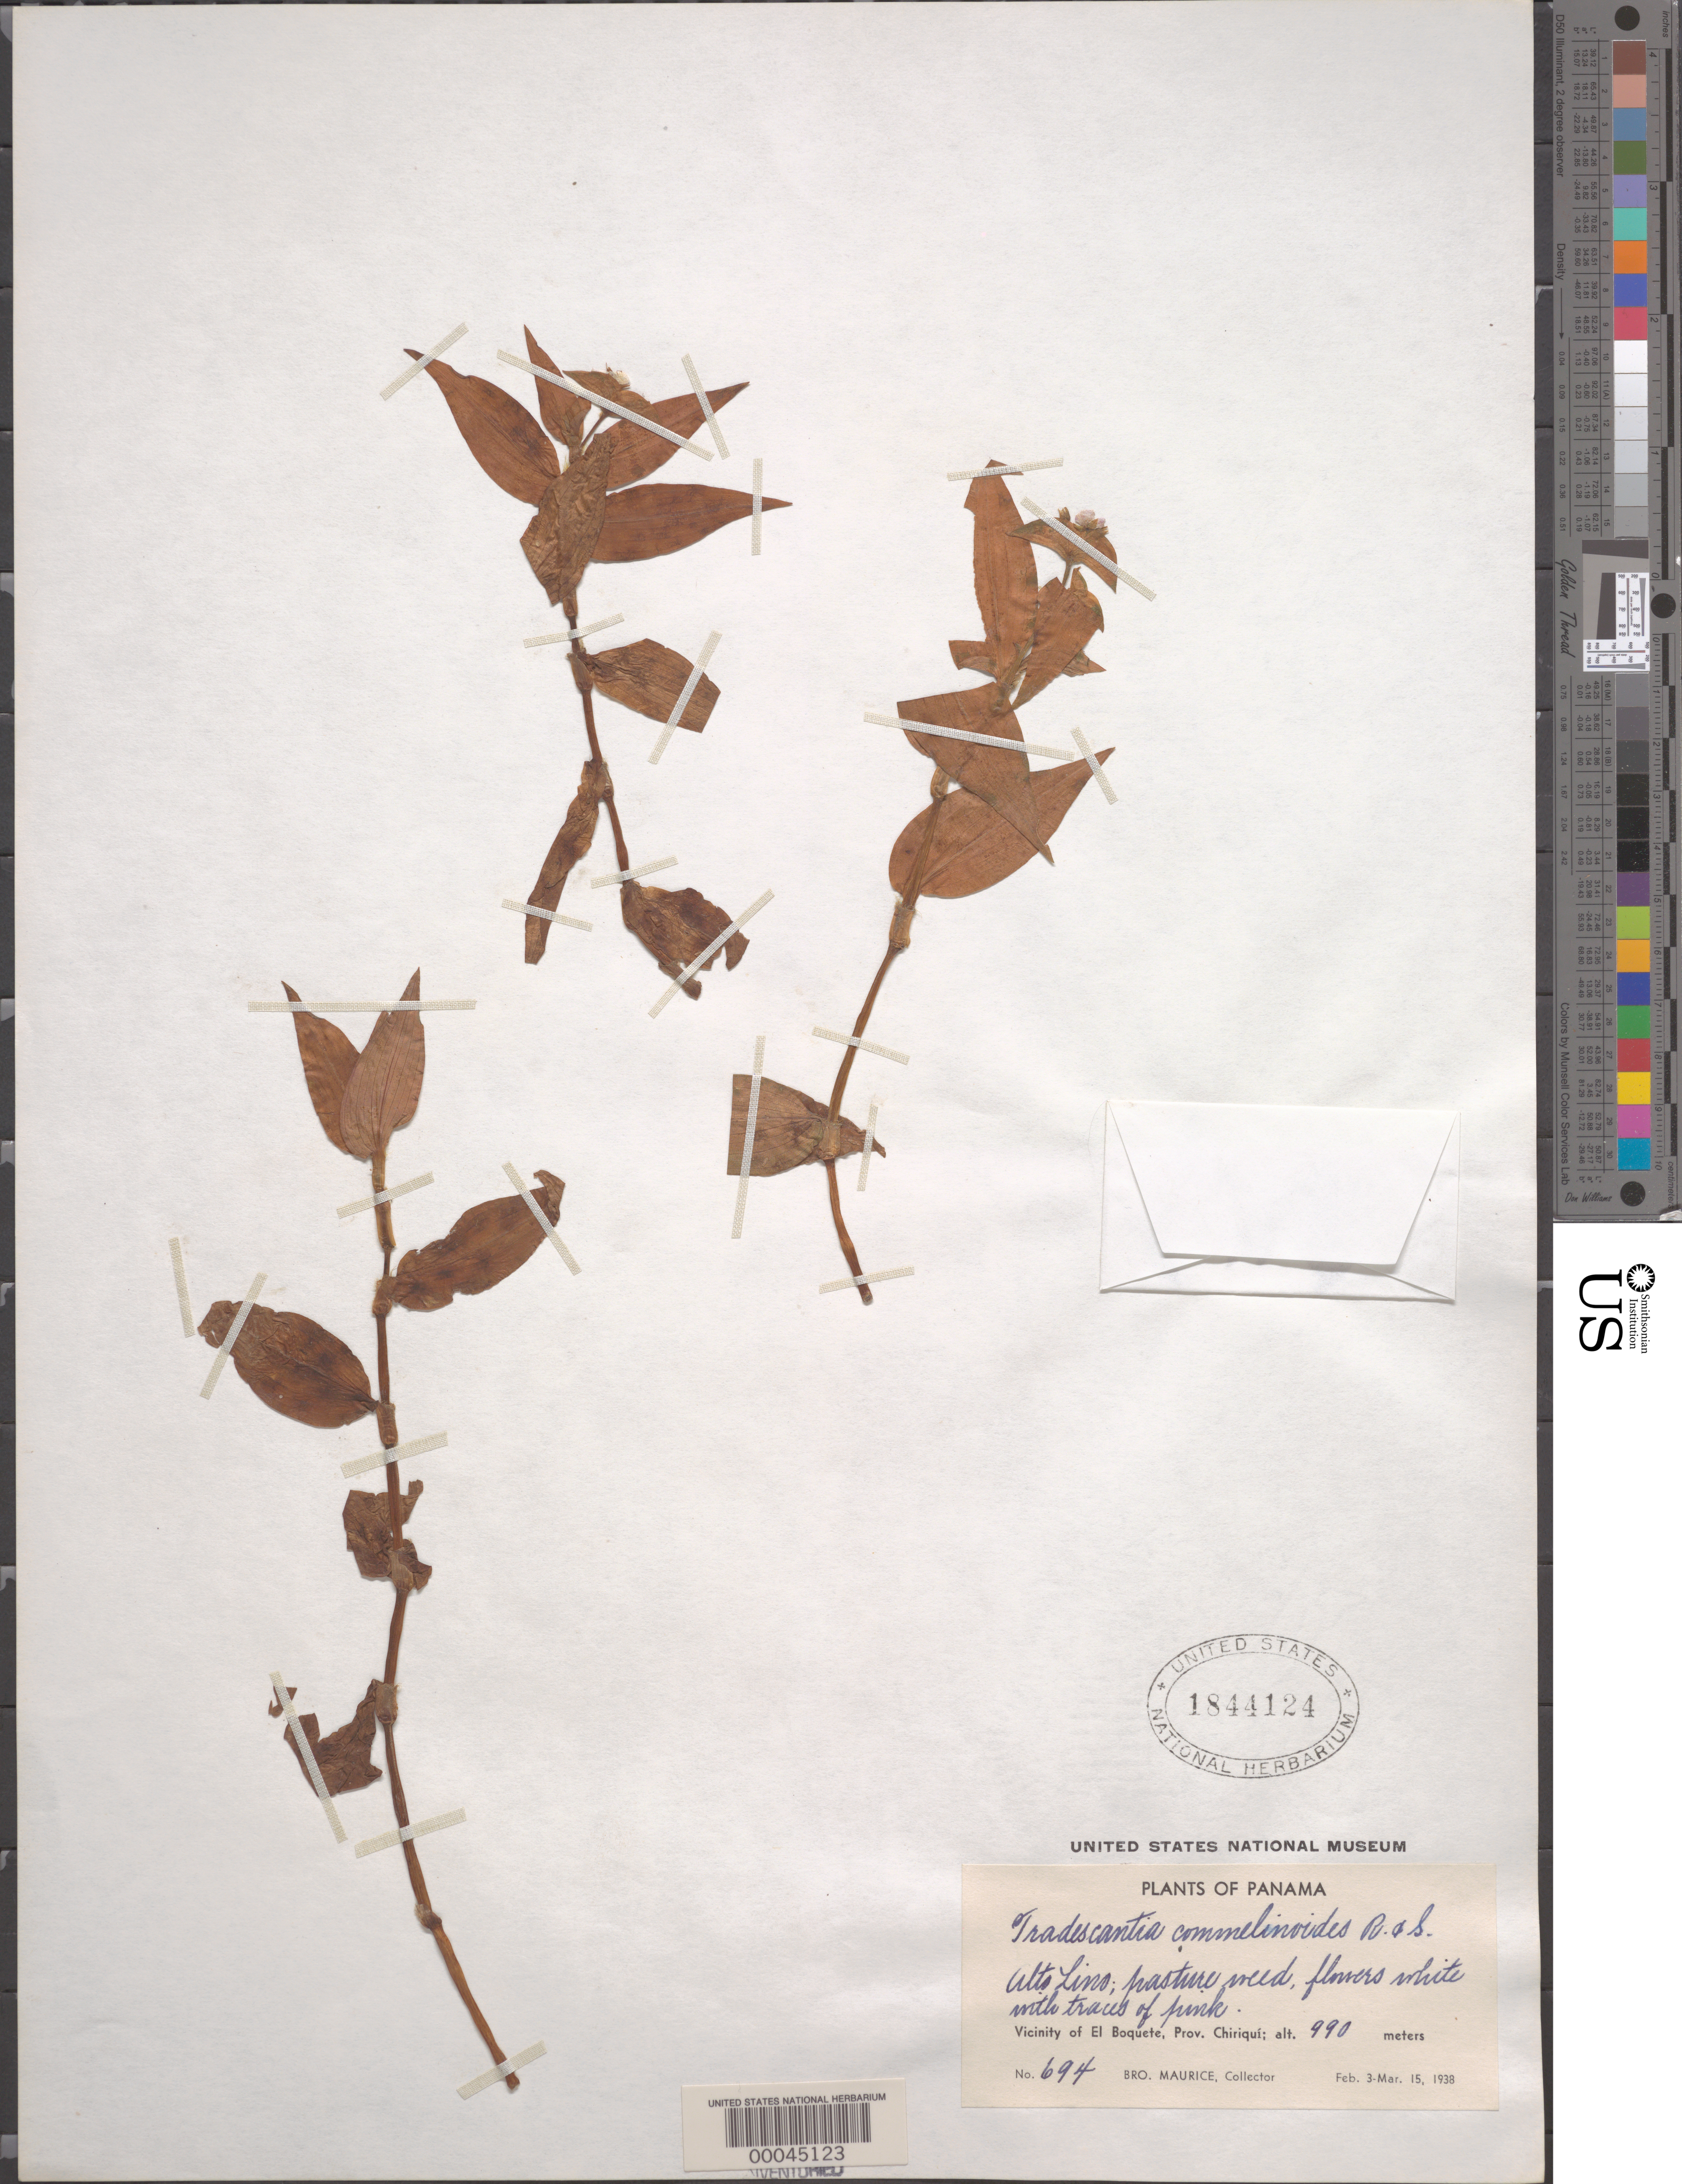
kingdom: Plantae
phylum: Tracheophyta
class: Liliopsida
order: Commelinales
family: Commelinaceae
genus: Tradescantia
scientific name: Tradescantia poelliae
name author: D.R. Hunt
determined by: Strong, Mark T., (BOT), Smithsonian Institution - National Museum of Natural History (UNITED STATES)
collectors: B. Maurice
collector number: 694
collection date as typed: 03 Feb 1938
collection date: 1938-02-03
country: Panama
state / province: Chiriquí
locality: Near el Boquete, Alto lino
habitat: Pasture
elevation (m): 990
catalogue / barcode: US 1844124